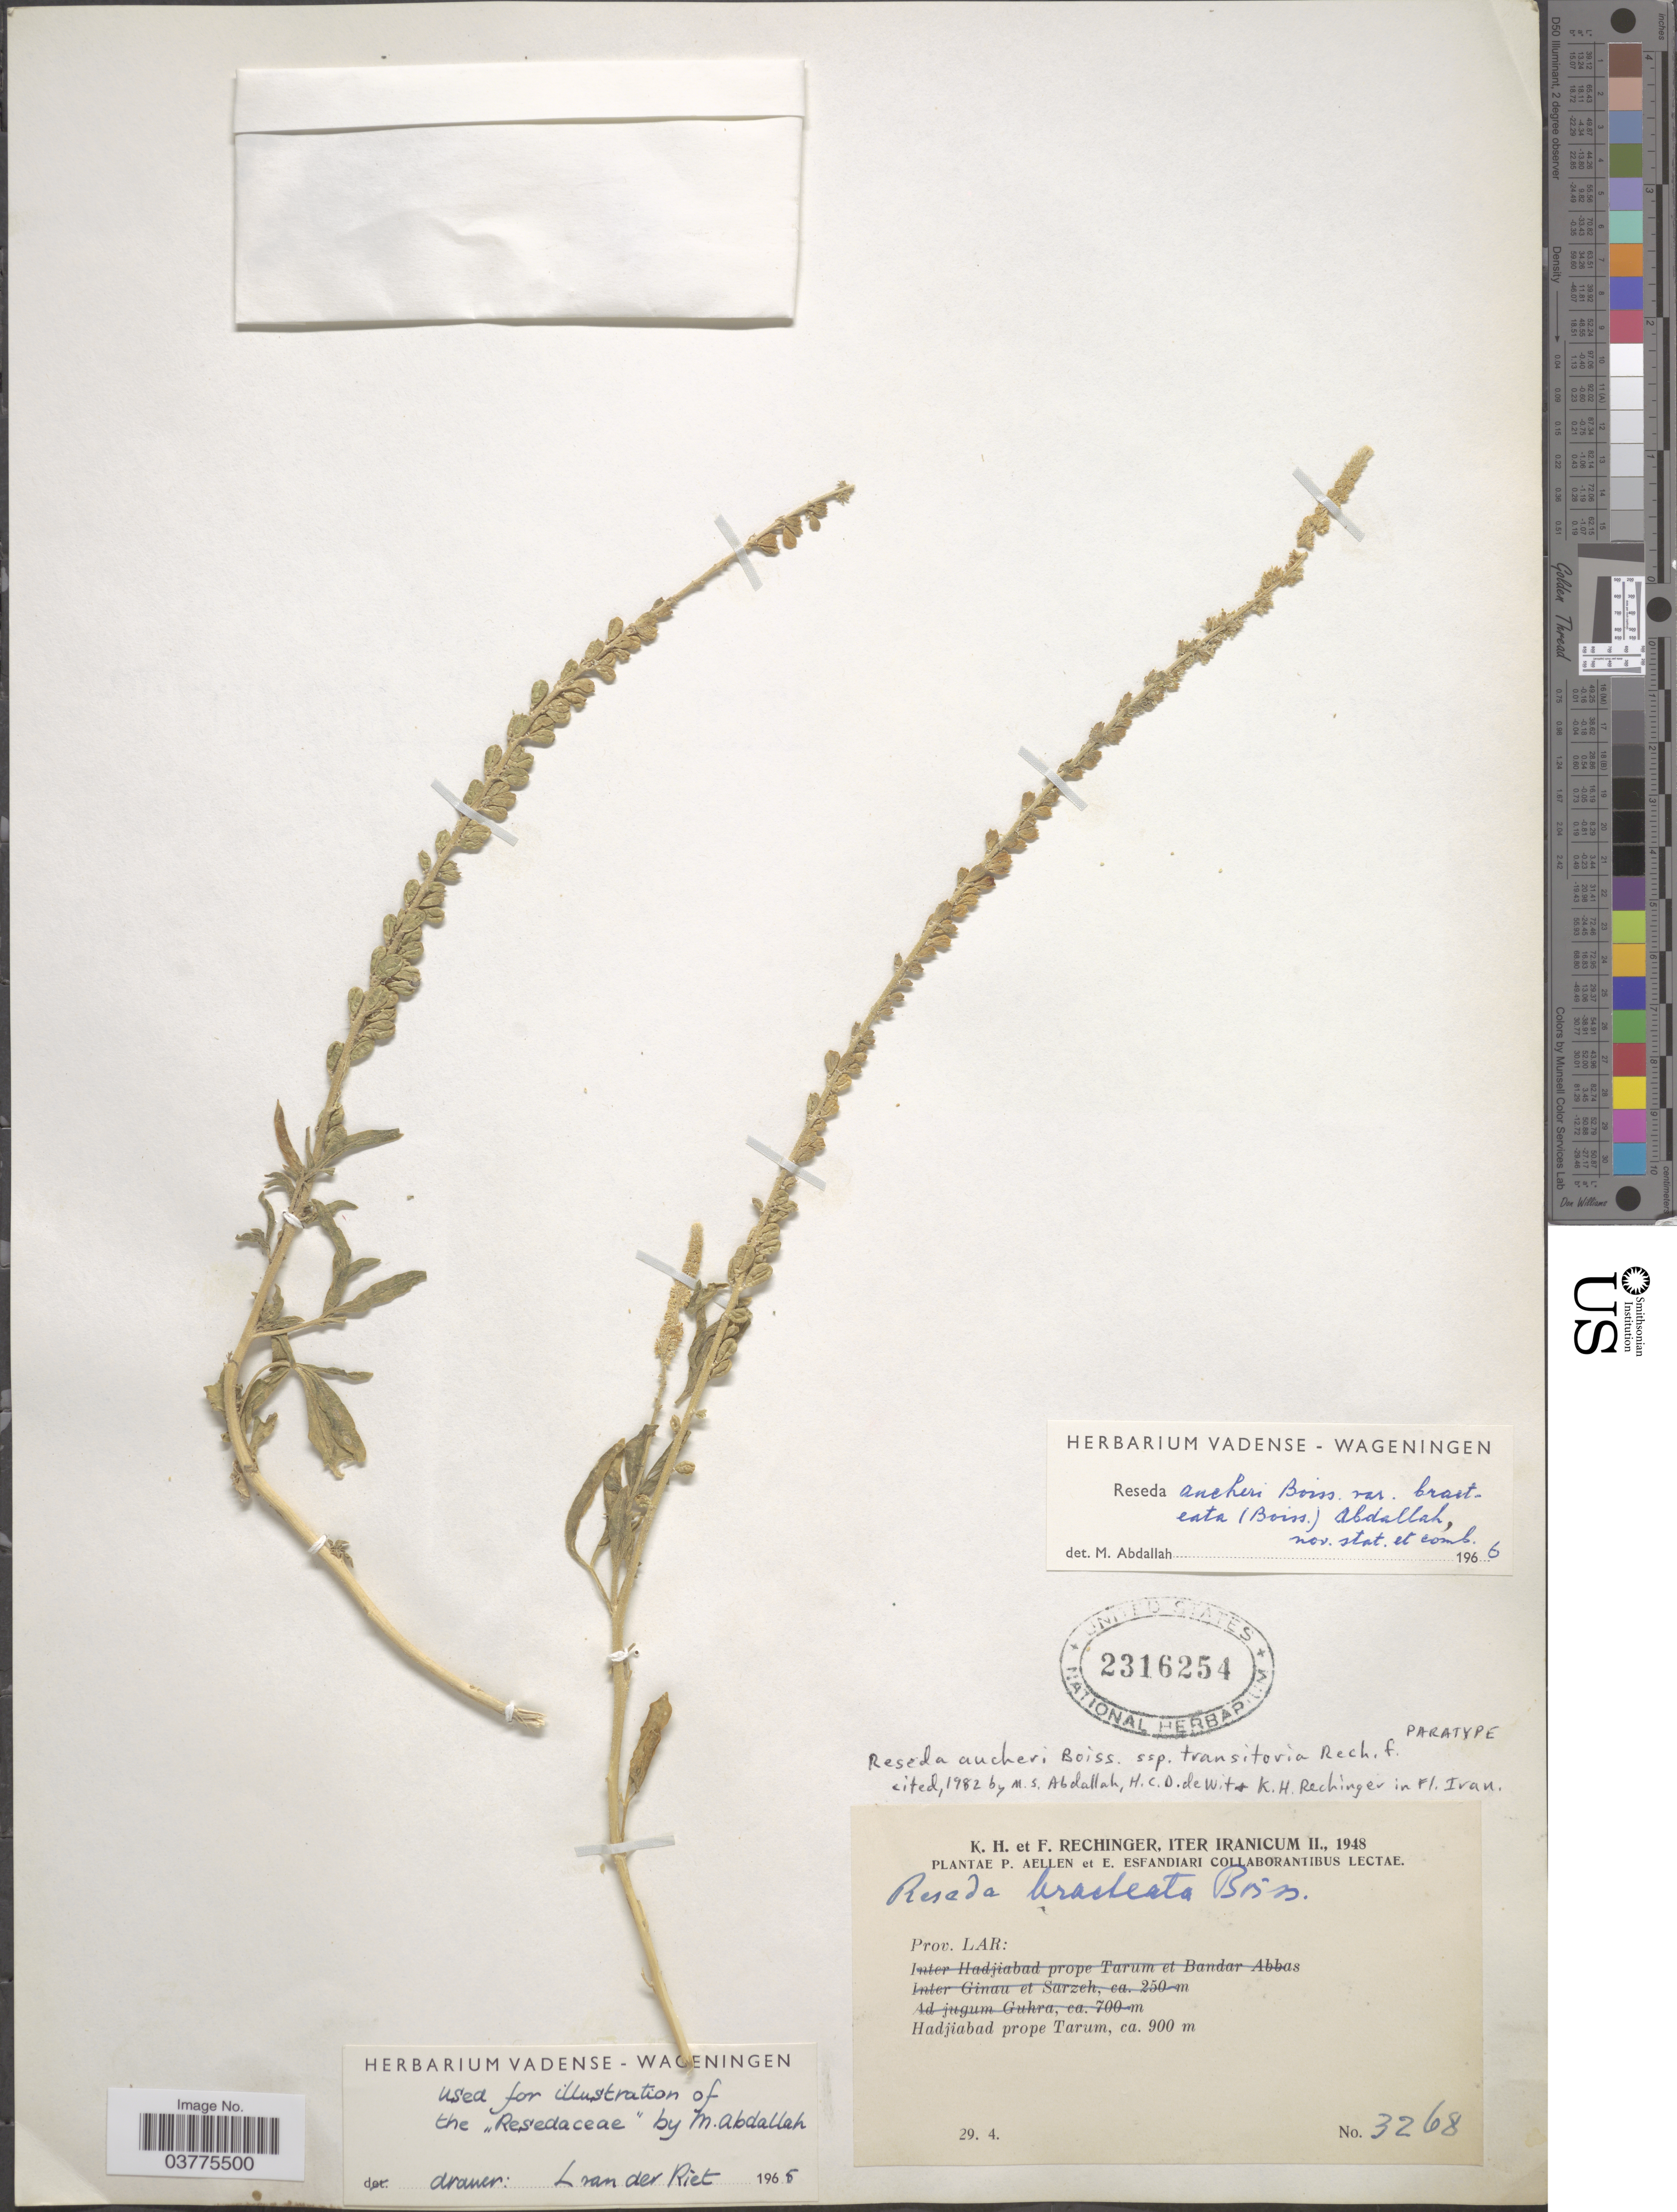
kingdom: Plantae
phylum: Tracheophyta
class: Magnoliopsida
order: Brassicales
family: Resedaceae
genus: Reseda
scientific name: Reseda aucheri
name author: Boiss.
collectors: K. H. Rechinger & F. Rechinger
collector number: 3268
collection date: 1948-04-29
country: Iran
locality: Iter Iranicum II. Prov. Lar: Hadjiabad prope Tarum.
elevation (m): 900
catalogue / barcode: US 2316254